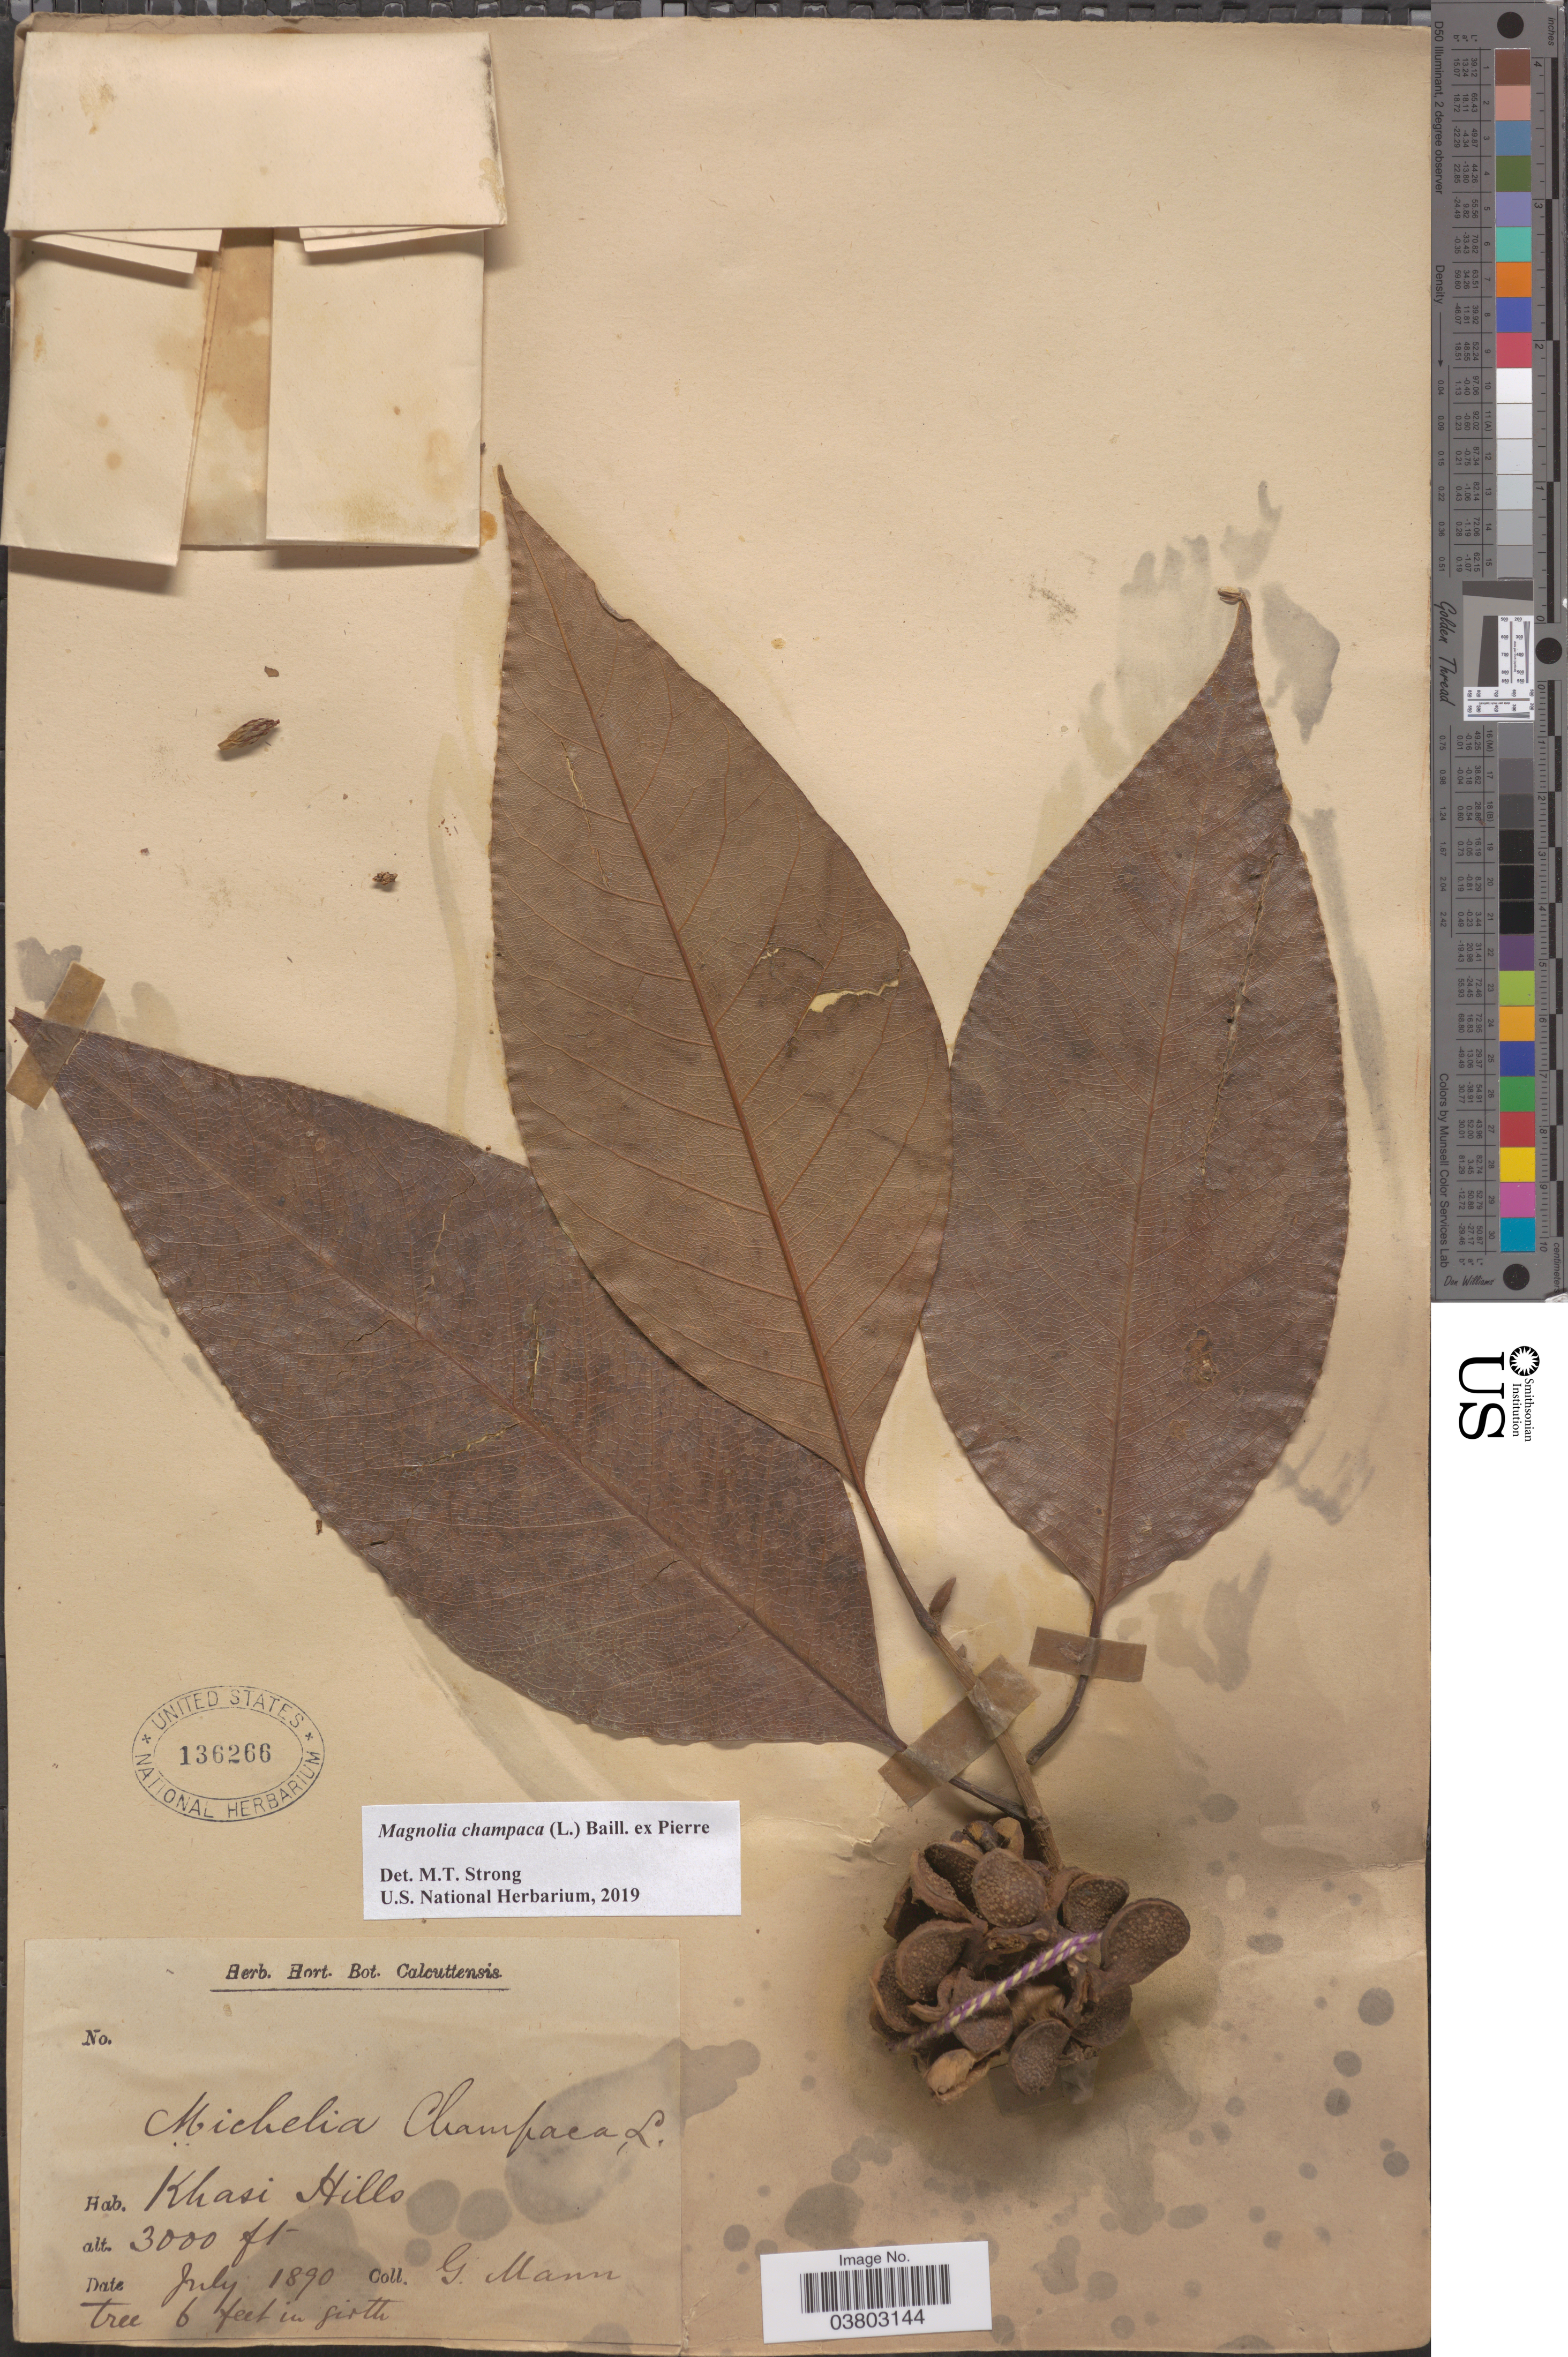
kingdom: Plantae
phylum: Tracheophyta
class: Magnoliopsida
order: Magnoliales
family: Magnoliaceae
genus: Magnolia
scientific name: Magnolia champaca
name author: (L.) Baill. ex Pierre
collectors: G. Mann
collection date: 1890-07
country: India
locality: Khasi Hills.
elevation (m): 914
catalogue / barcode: US 136266